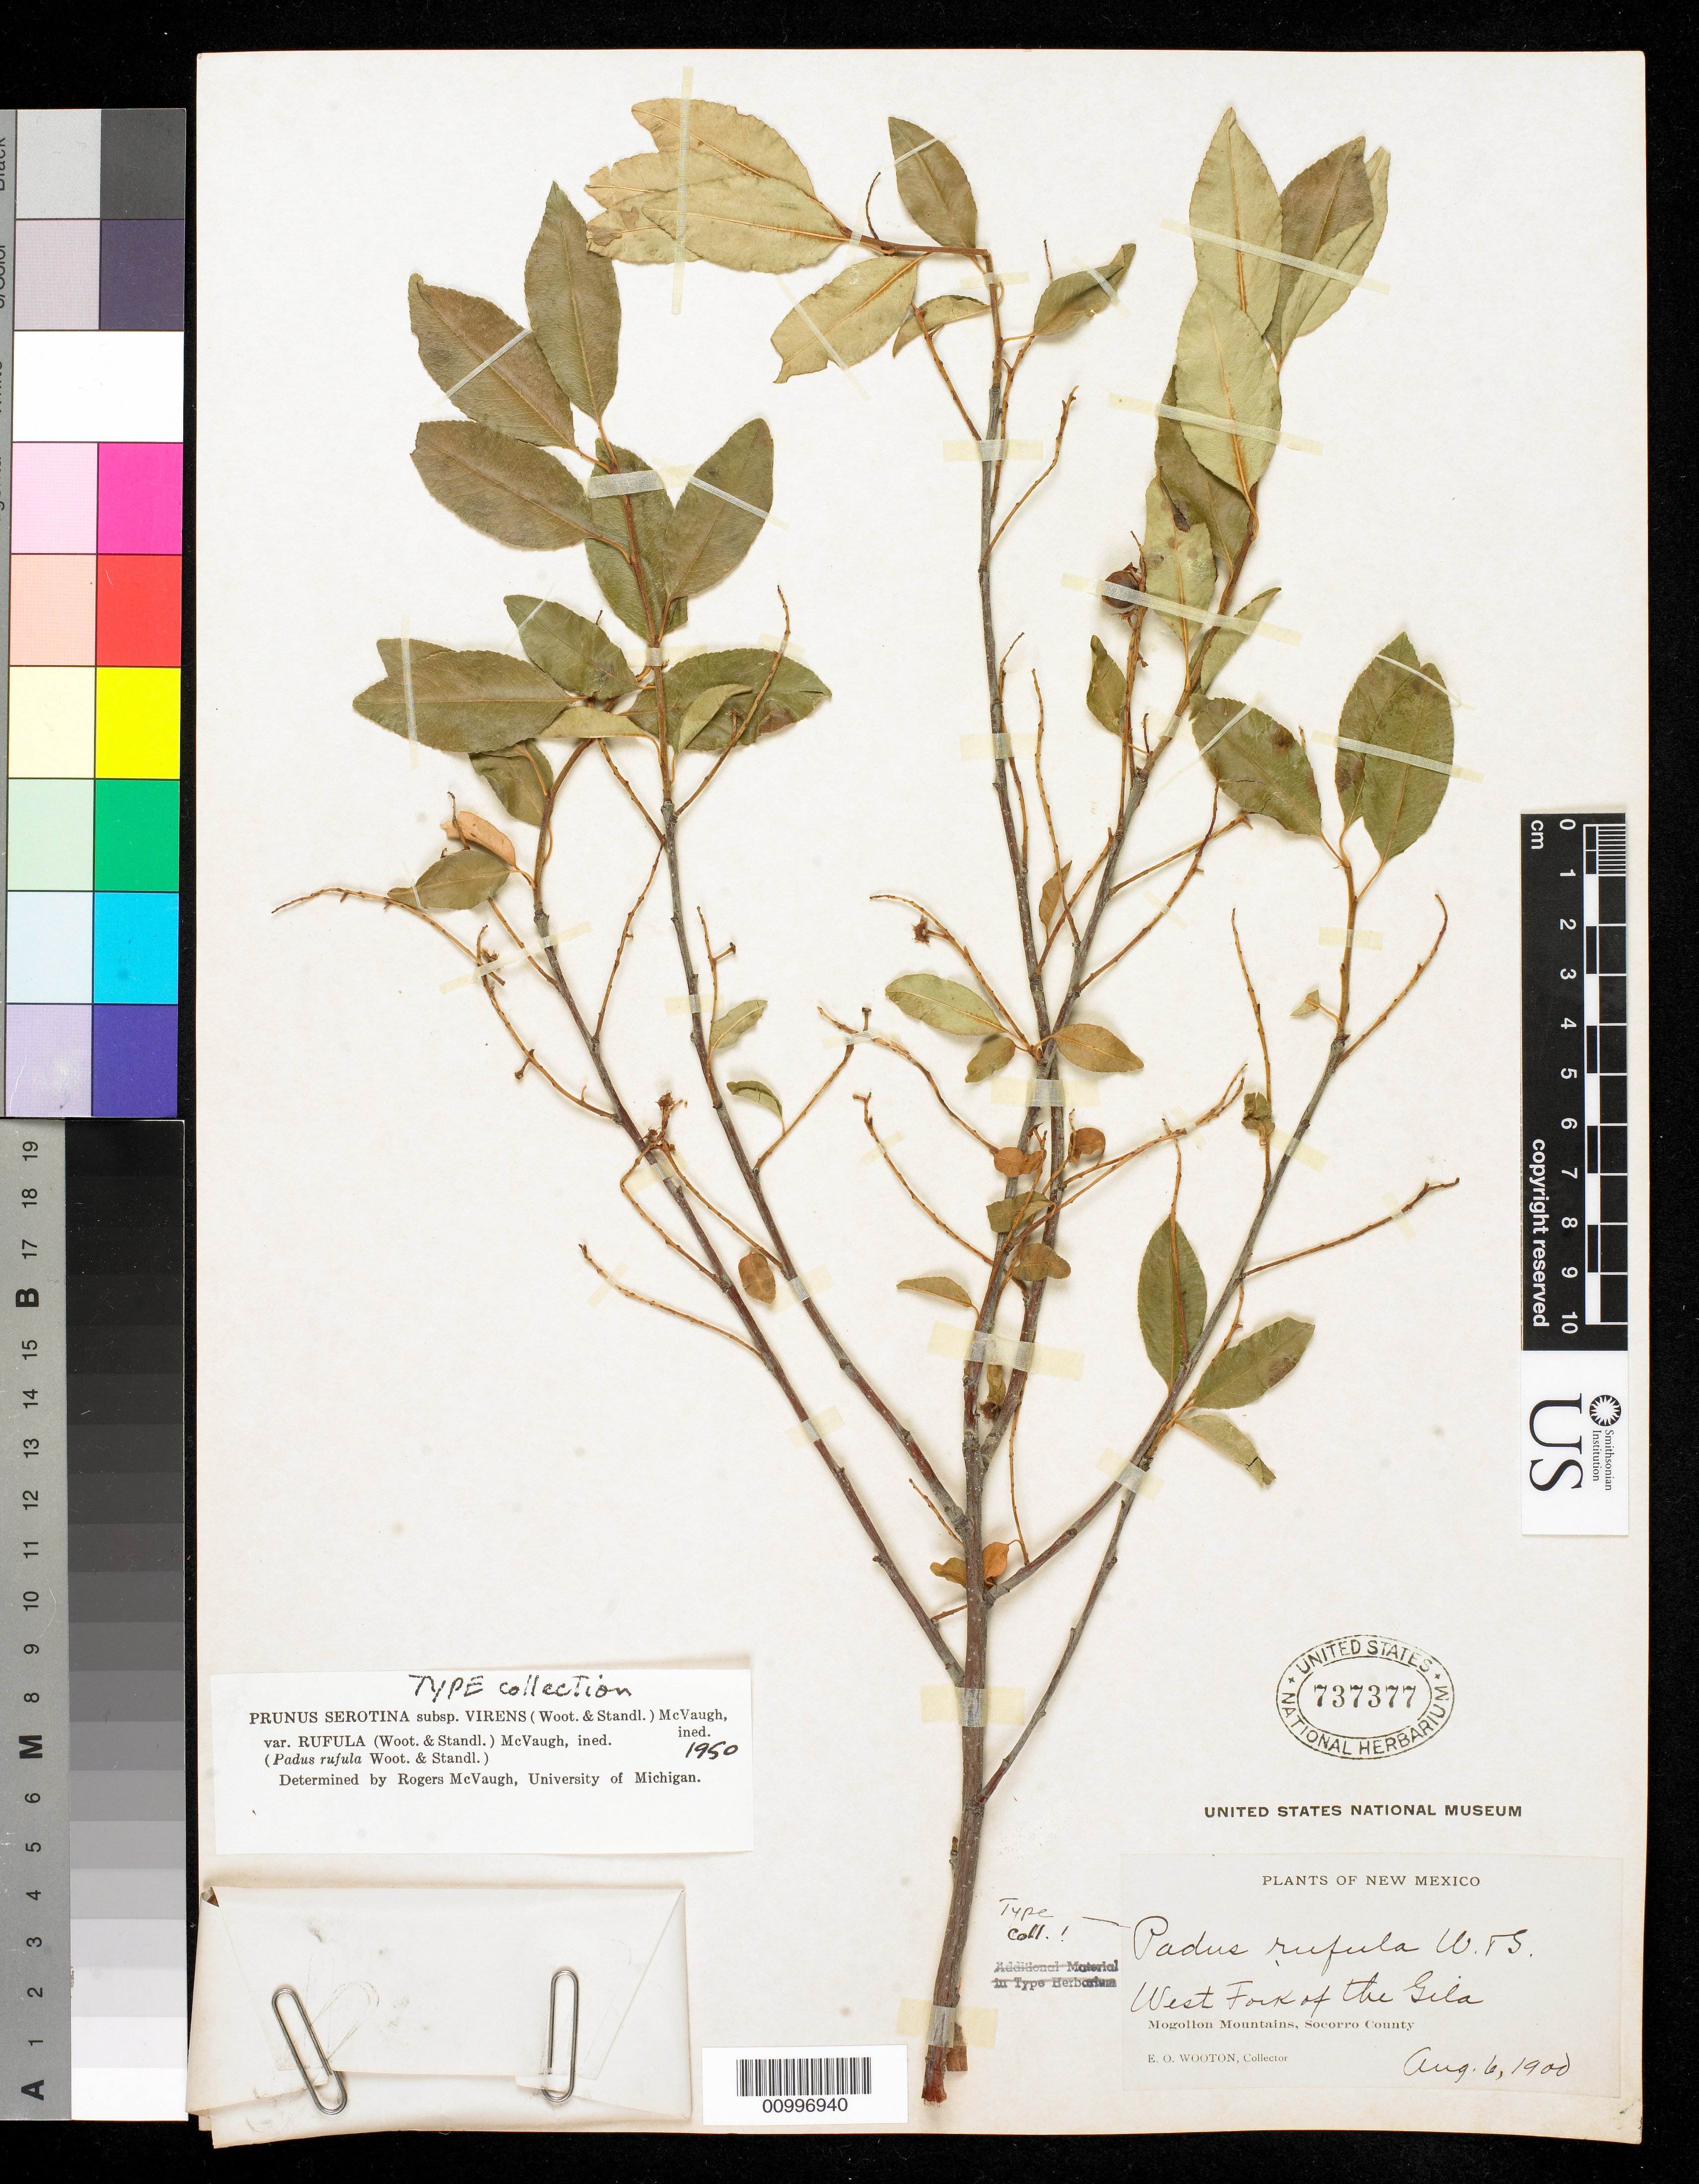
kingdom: Plantae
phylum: Tracheophyta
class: Magnoliopsida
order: Rosales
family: Rosaceae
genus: Padus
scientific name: Padus rufula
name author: Wooton & Standl.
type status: Isotype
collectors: E. O. Wooton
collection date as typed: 06 Aug 1900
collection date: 1900-08-06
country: United States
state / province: New Mexico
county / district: Socorro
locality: Mogollon Mountains; West Fork of the Gila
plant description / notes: Protologue cites US sheet no. 563898 as holotype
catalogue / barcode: US 737377